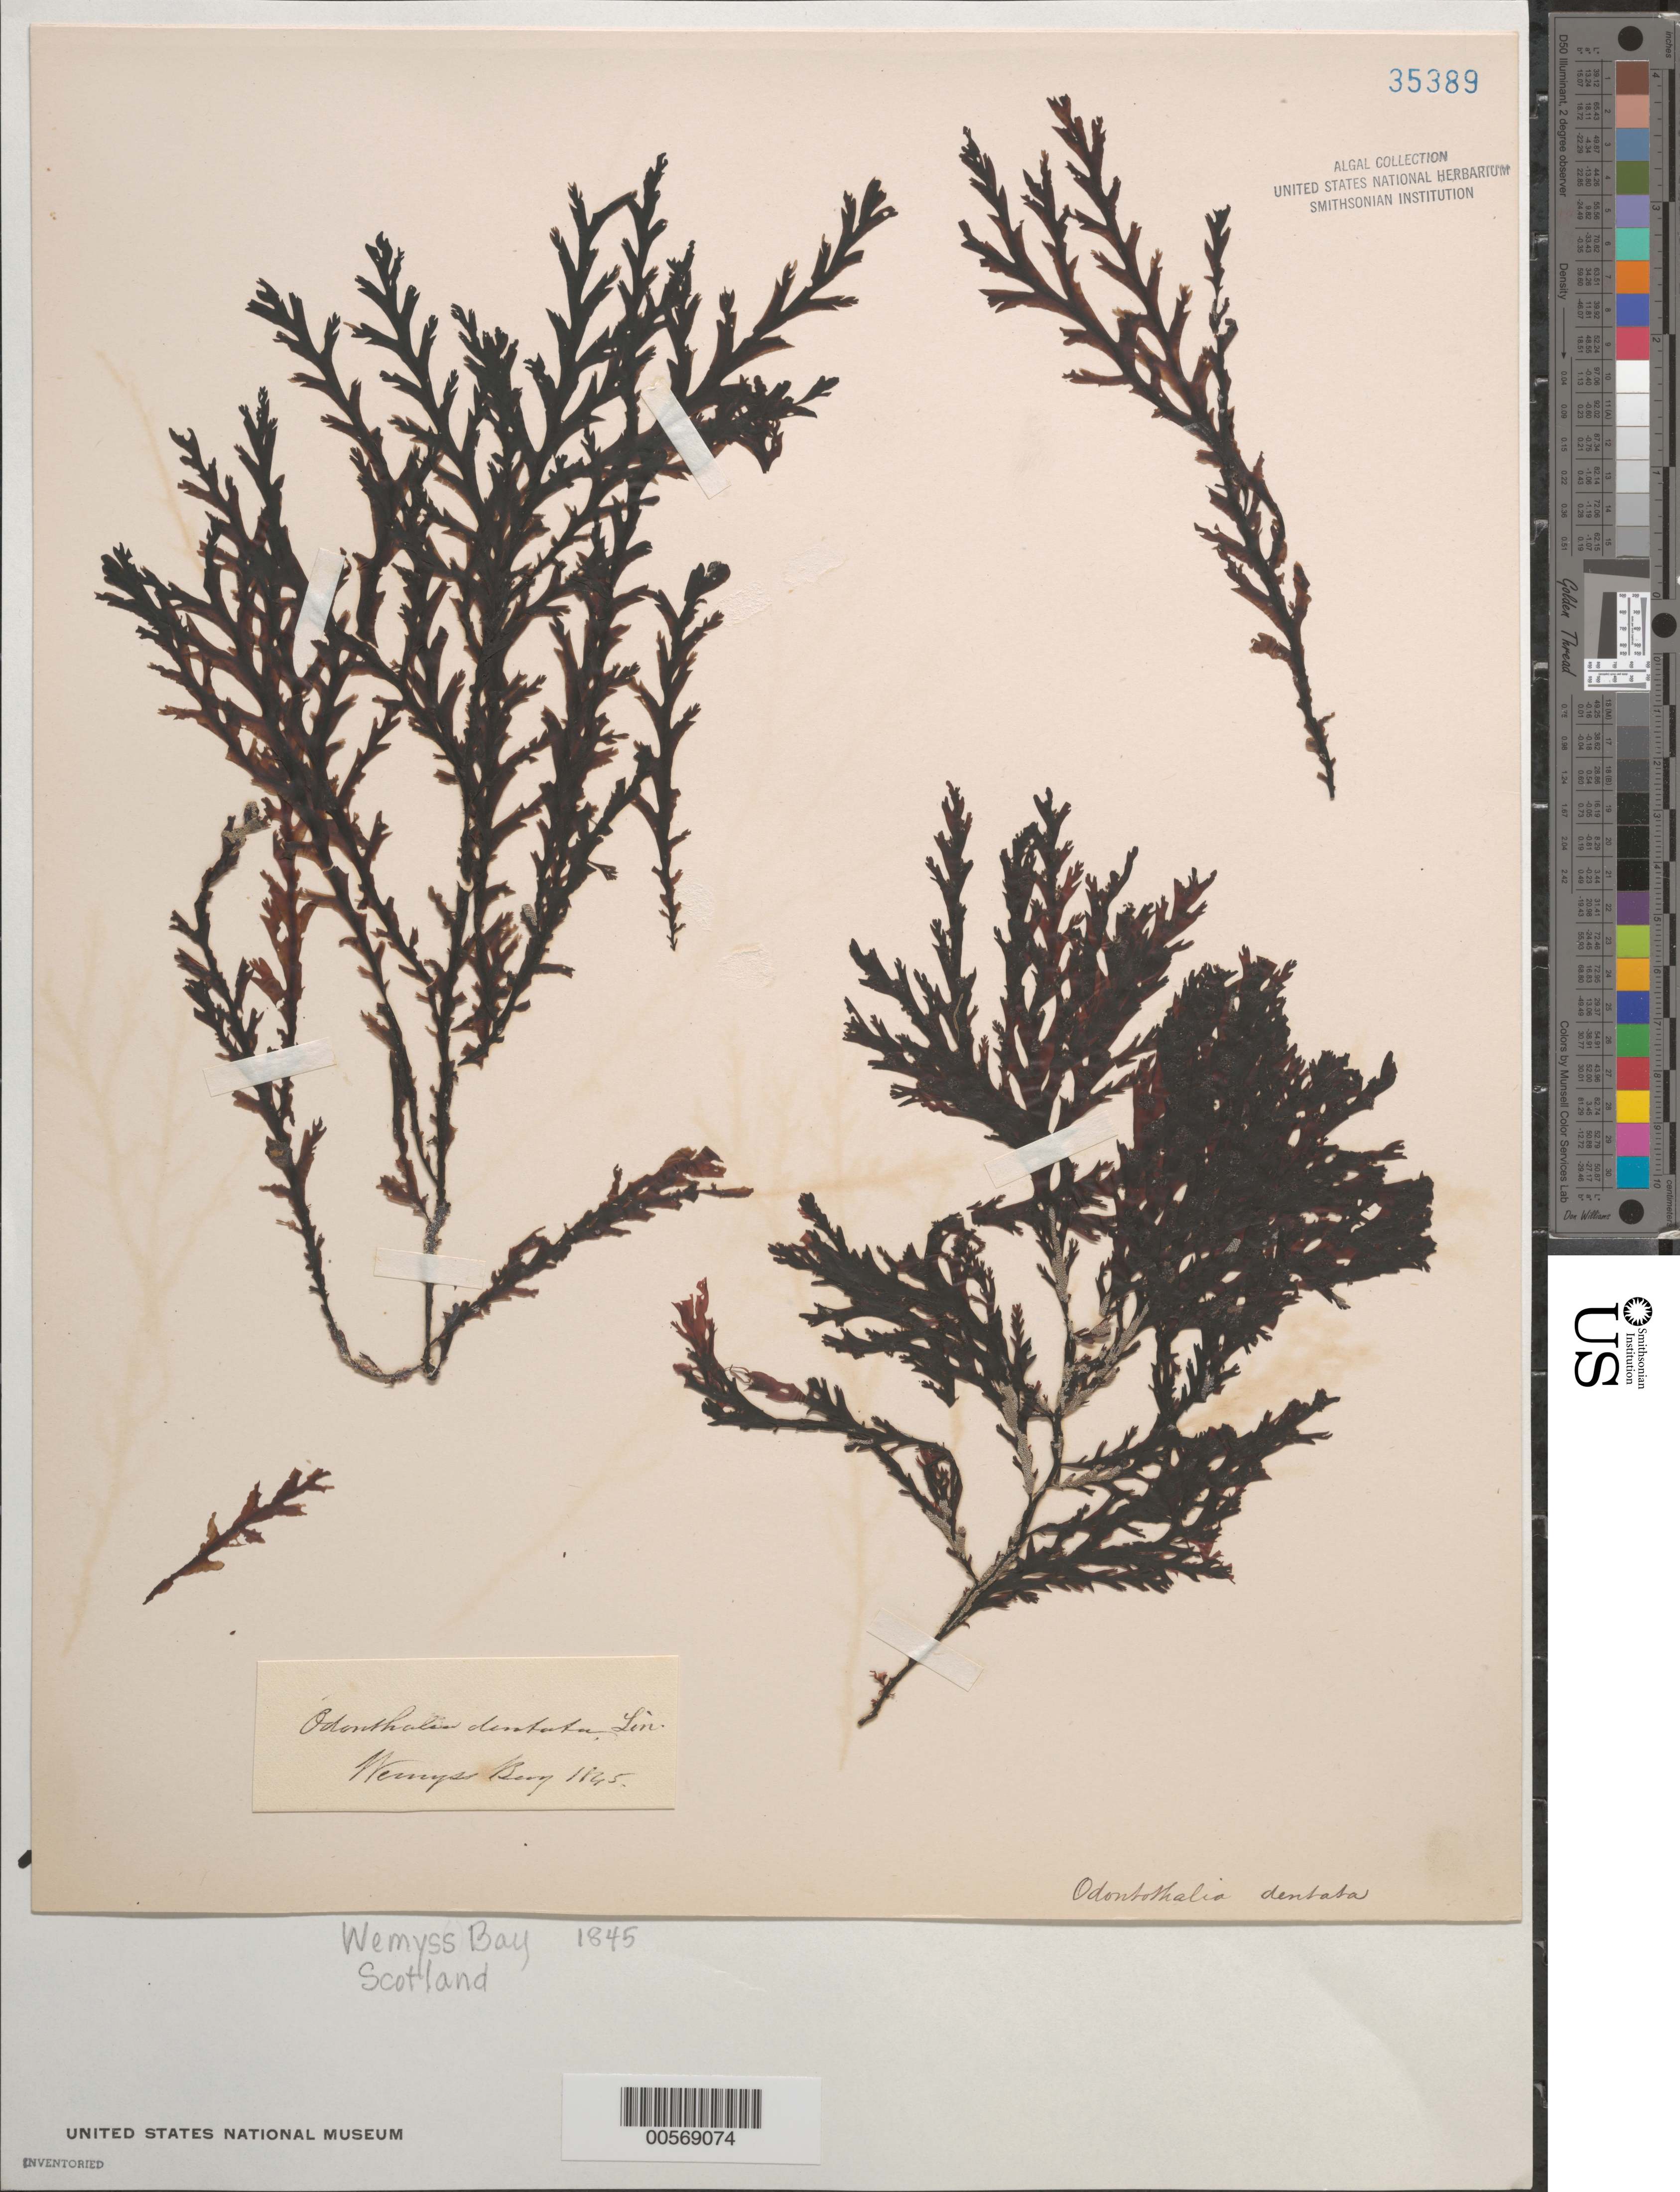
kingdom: Plantae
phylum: Rhodophyta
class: Florideophyceae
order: Ceramiales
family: Rhodomelaceae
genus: Odonthalia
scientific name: Odonthalia dentata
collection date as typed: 1845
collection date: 1845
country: United Kingdom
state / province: Scotland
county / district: Strathclyde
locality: Wemyss Bay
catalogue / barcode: US 35389